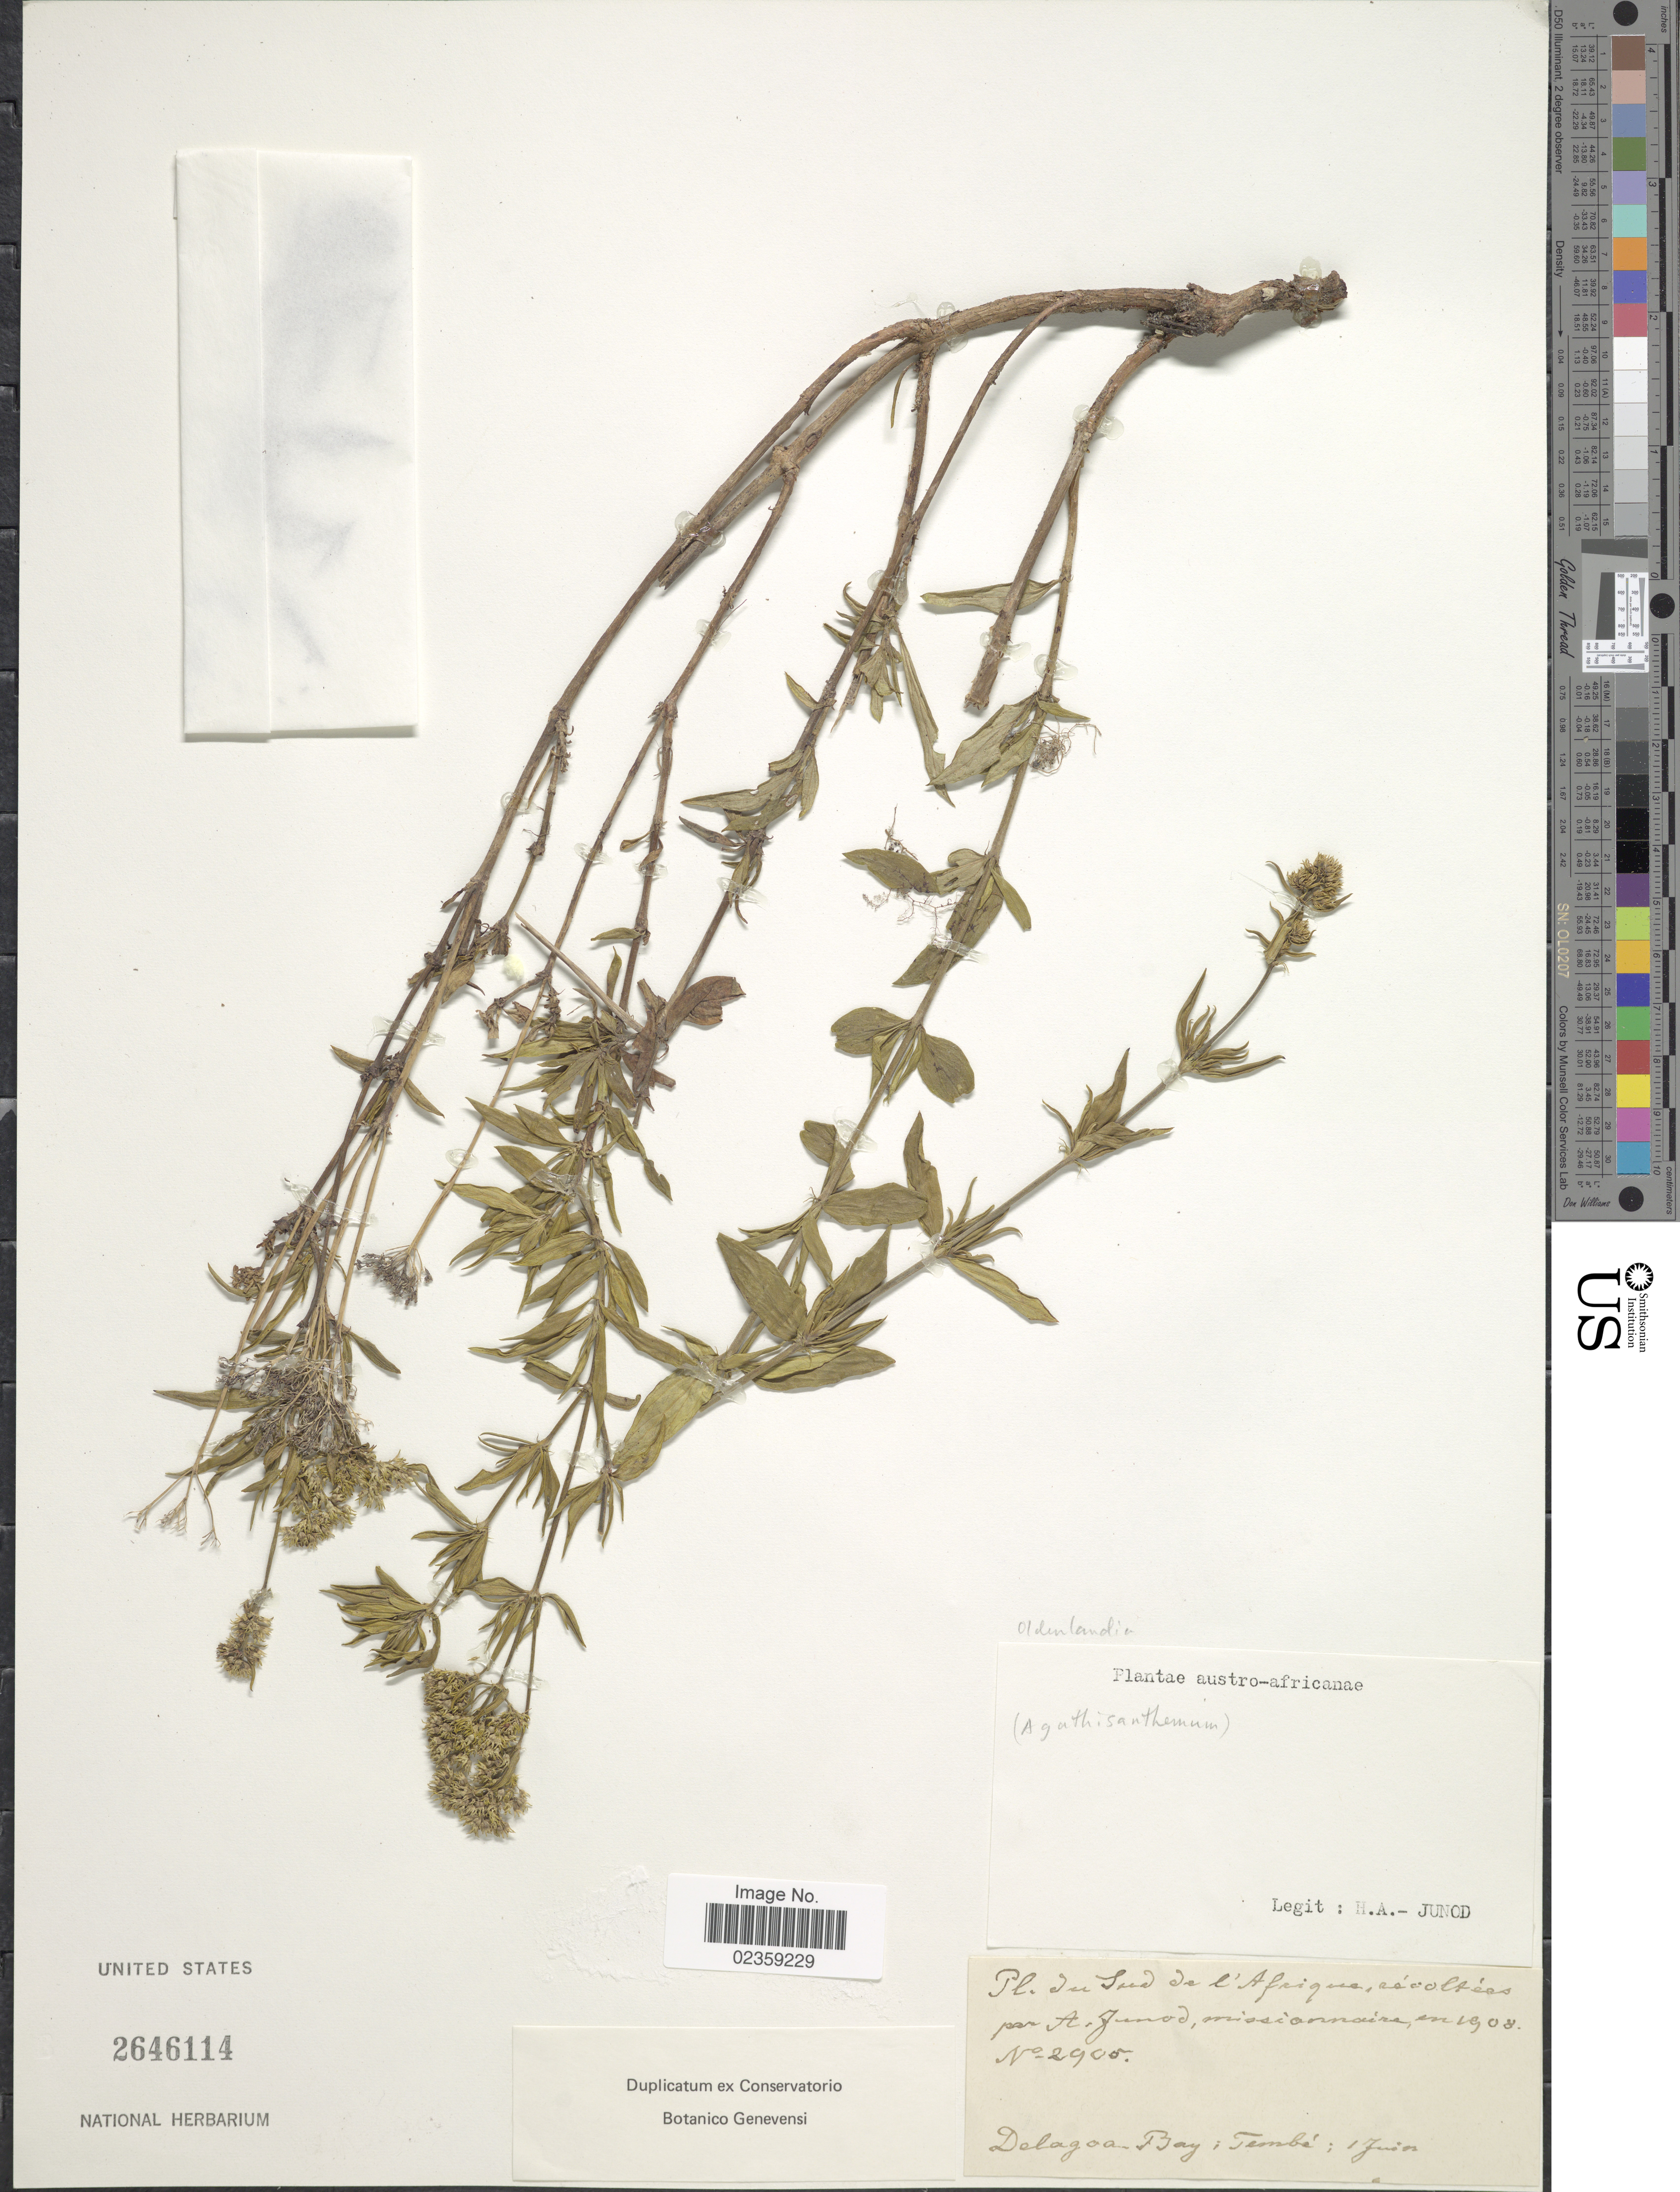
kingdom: Plantae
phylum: Tracheophyta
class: Magnoliopsida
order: Gentianales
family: Rubiaceae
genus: Oldenlandia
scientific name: Oldenlandia sp.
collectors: H. Junod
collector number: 2905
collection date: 1908-06-01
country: Mozambique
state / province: Maputo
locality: Delagoa Bay: Tembé.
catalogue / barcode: US 2646114